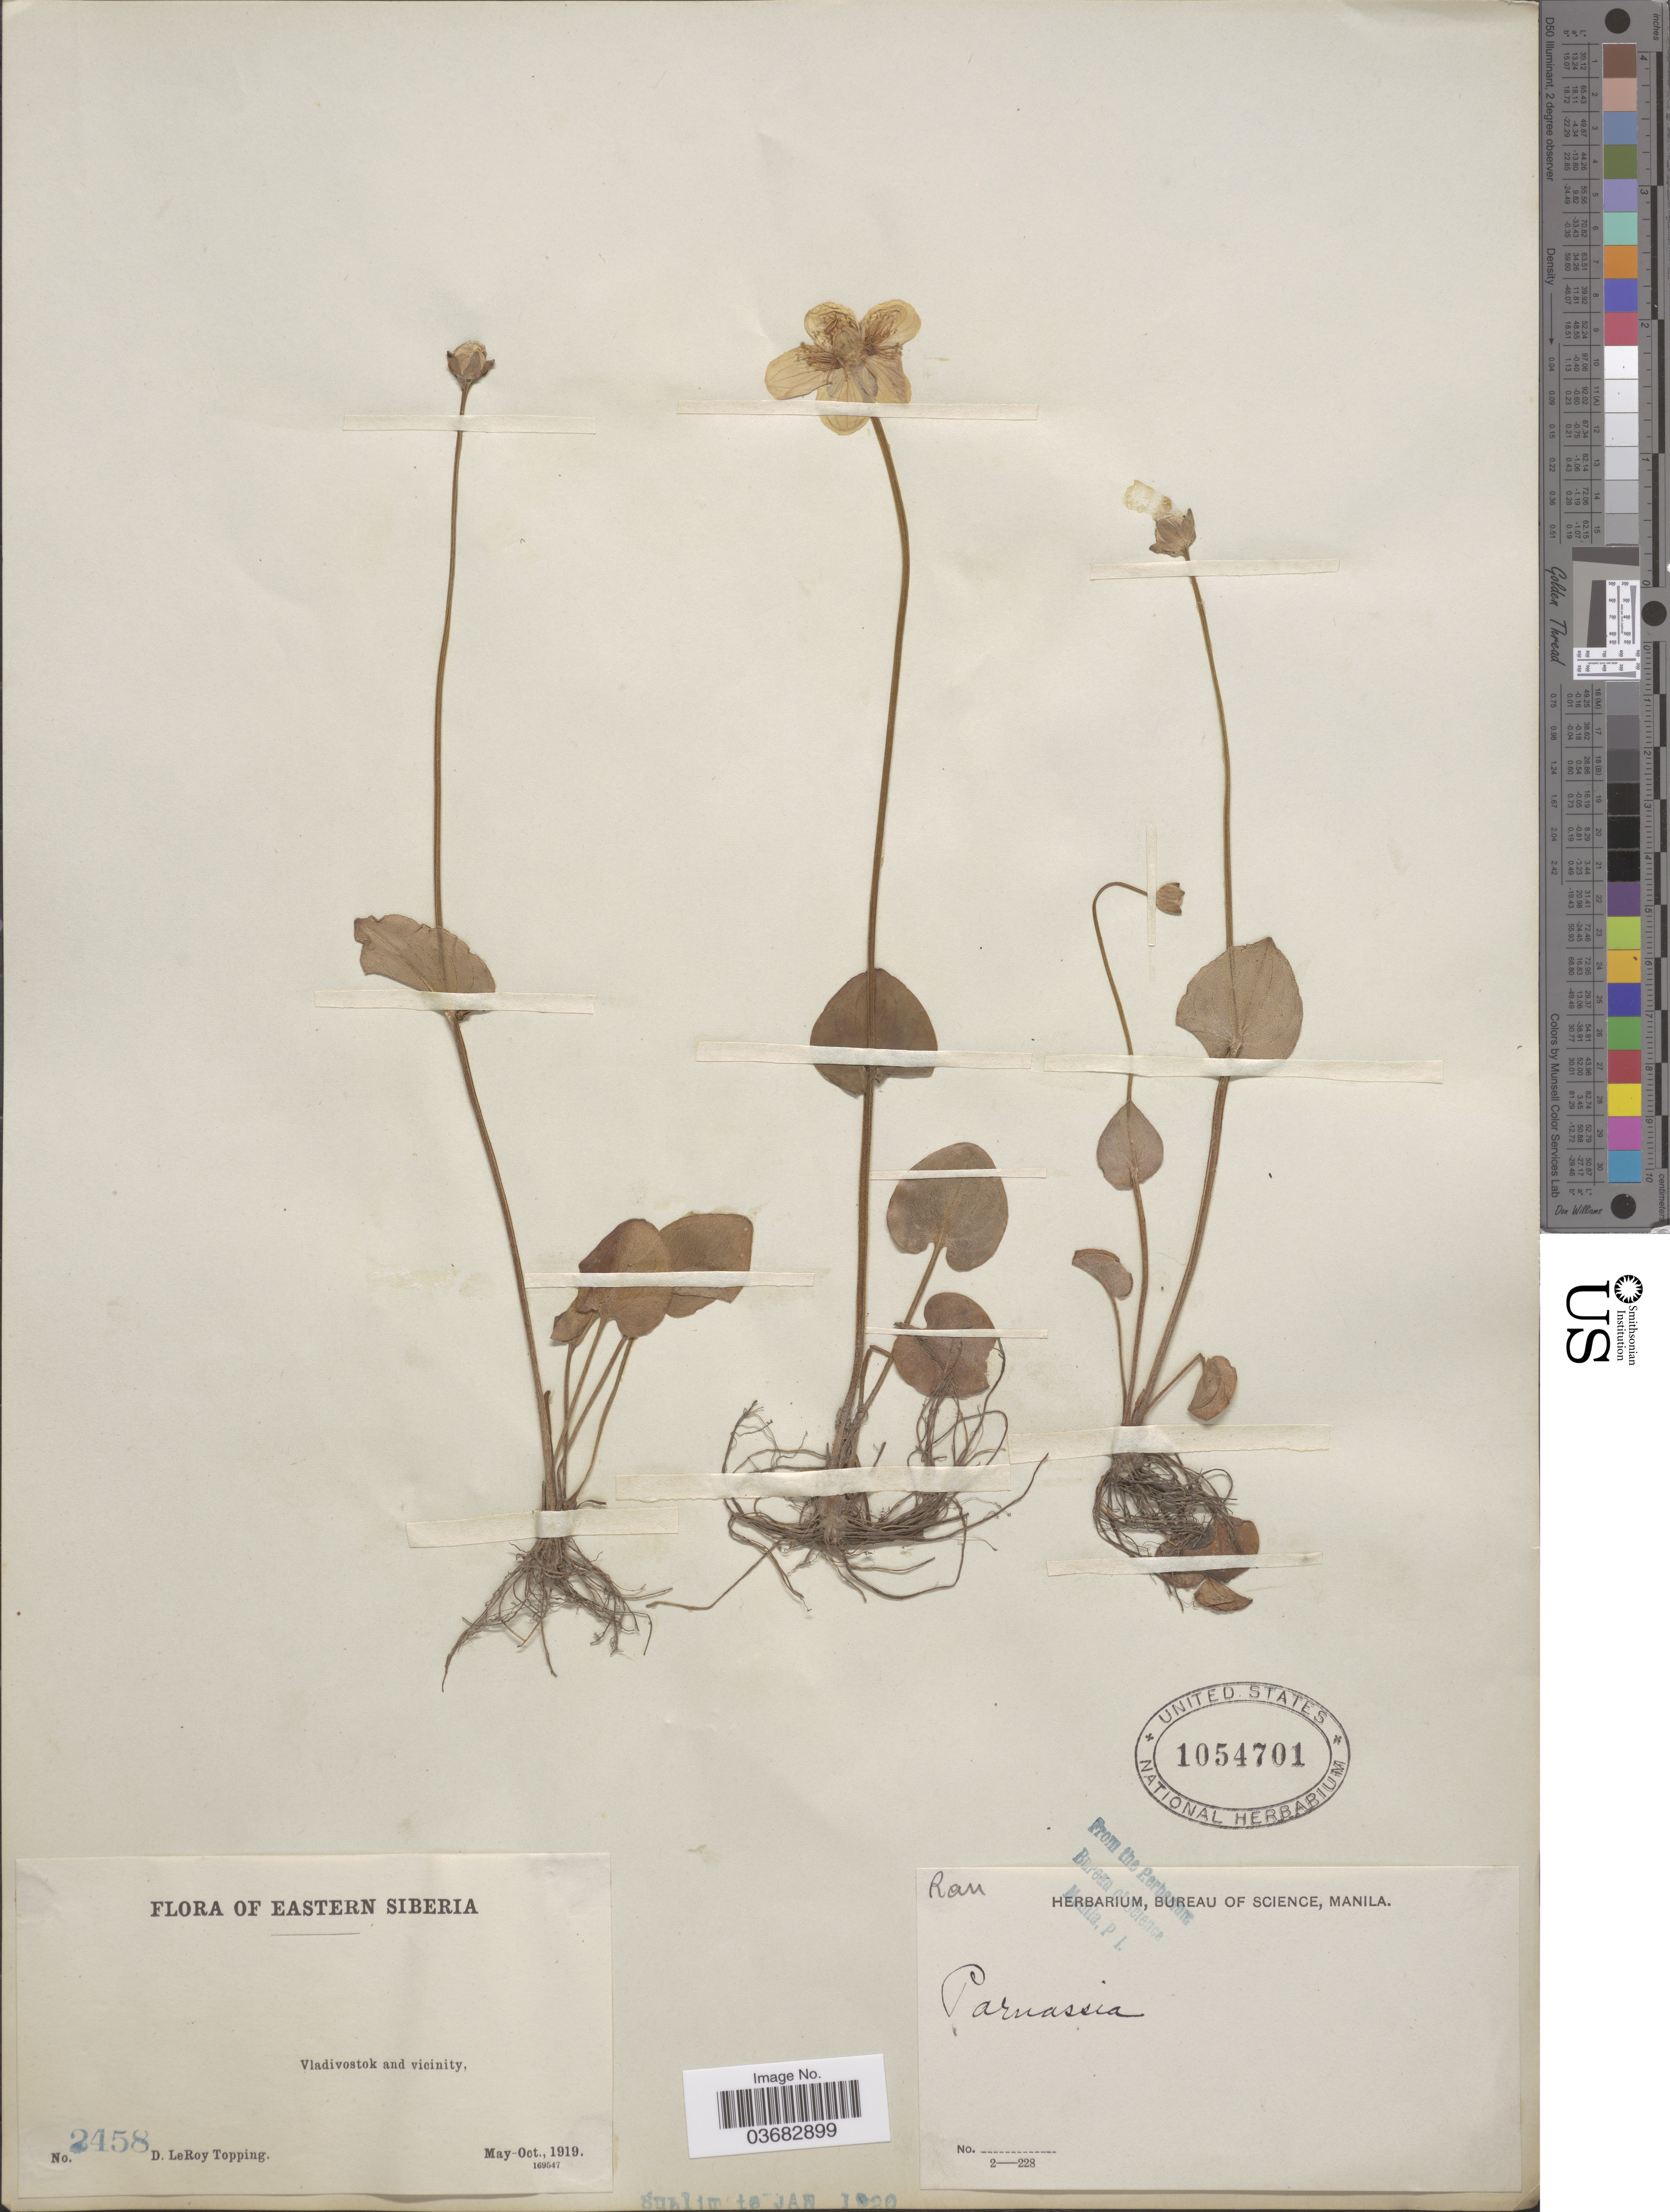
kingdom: Plantae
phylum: Tracheophyta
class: Magnoliopsida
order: Celastrales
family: Parnassiaceae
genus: Parnassia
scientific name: Parnassia sp.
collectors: D. L. Topping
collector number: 2458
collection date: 1919-05/1919-10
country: Russian Federation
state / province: Primorsky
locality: Eastern Siberia. Vladivostok and vicinity.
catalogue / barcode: US 1054701